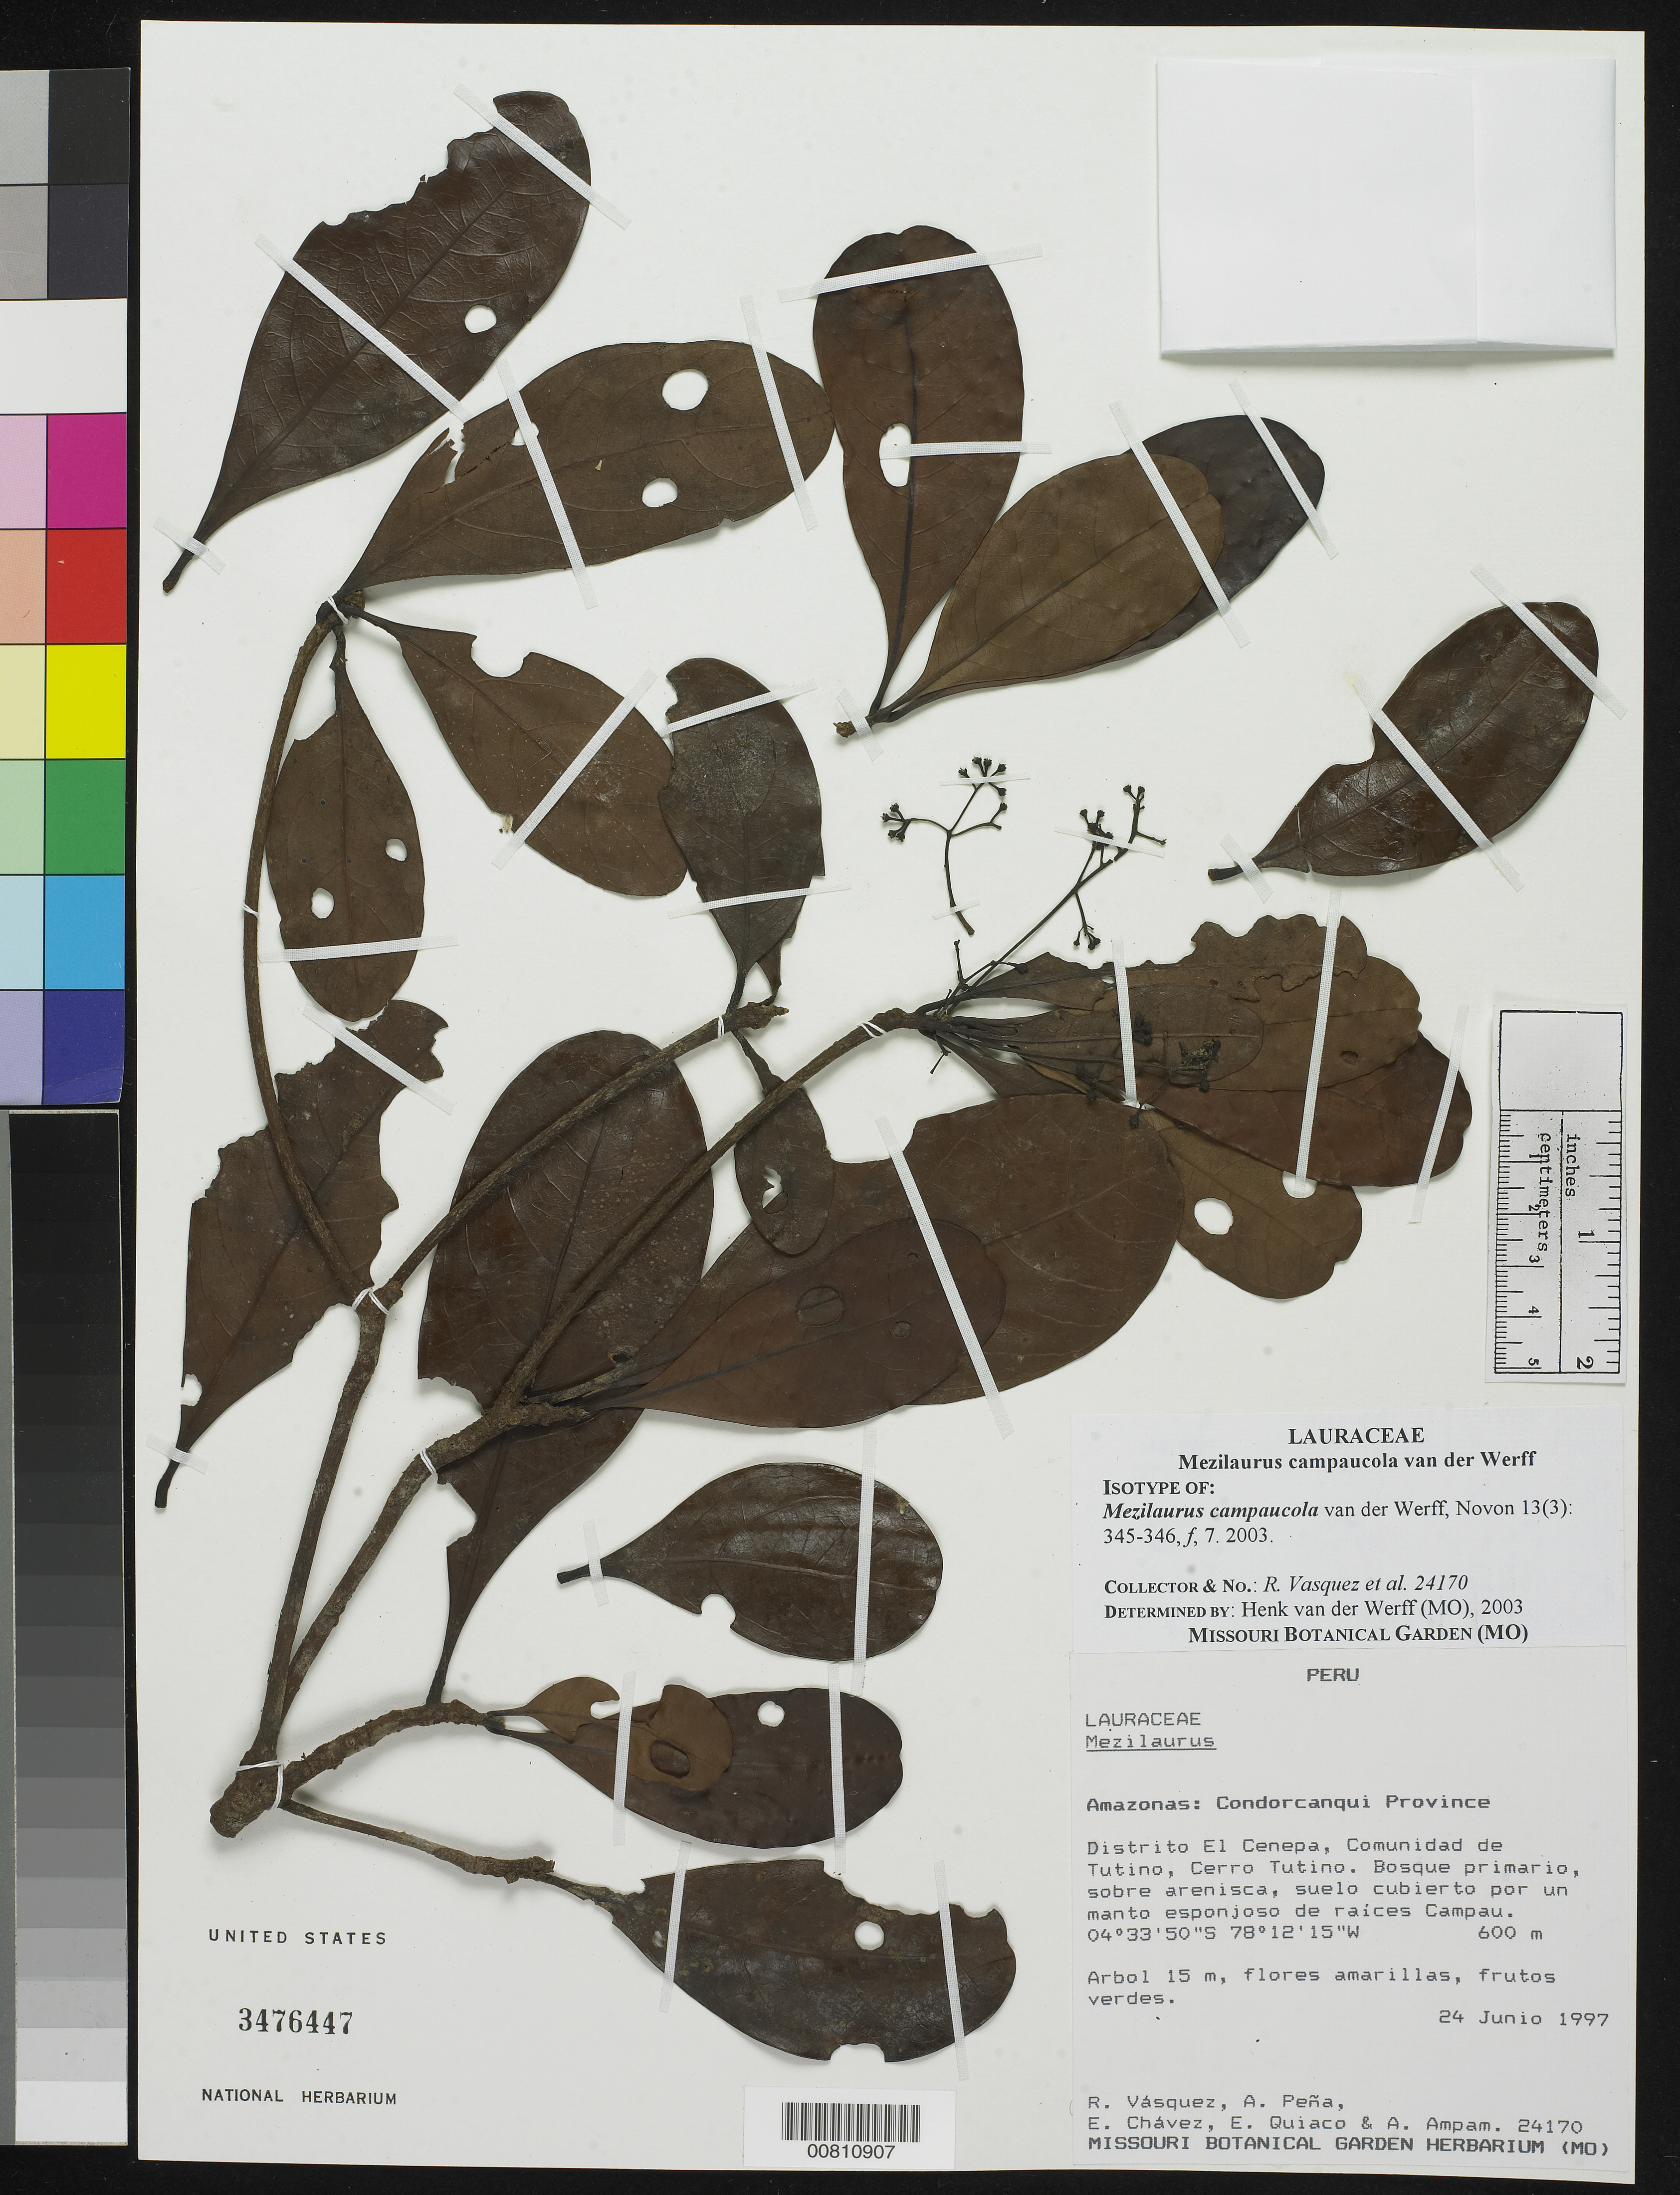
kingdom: Plantae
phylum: Tracheophyta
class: Magnoliopsida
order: Laurales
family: Lauraceae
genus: Mezilaurus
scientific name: Mezilaurus campaucola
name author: van der Werff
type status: Isotype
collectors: R. Vásquez, A. Peña, E. Chávez, E. Quiaco & A. Ampam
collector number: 24170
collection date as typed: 24 Jun 1997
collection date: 1997-06-24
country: Peru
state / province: Amazonas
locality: Amazonas: Condorcanqui Province. Distrito El Cenepa, Comunidad de Tutino, Cerro Tutino.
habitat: Bosque primario, sobre arenisca, suelo cubierto por un manto esponjoso de raítes Campau.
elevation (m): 600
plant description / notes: Holotype at MO.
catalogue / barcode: US 3476447